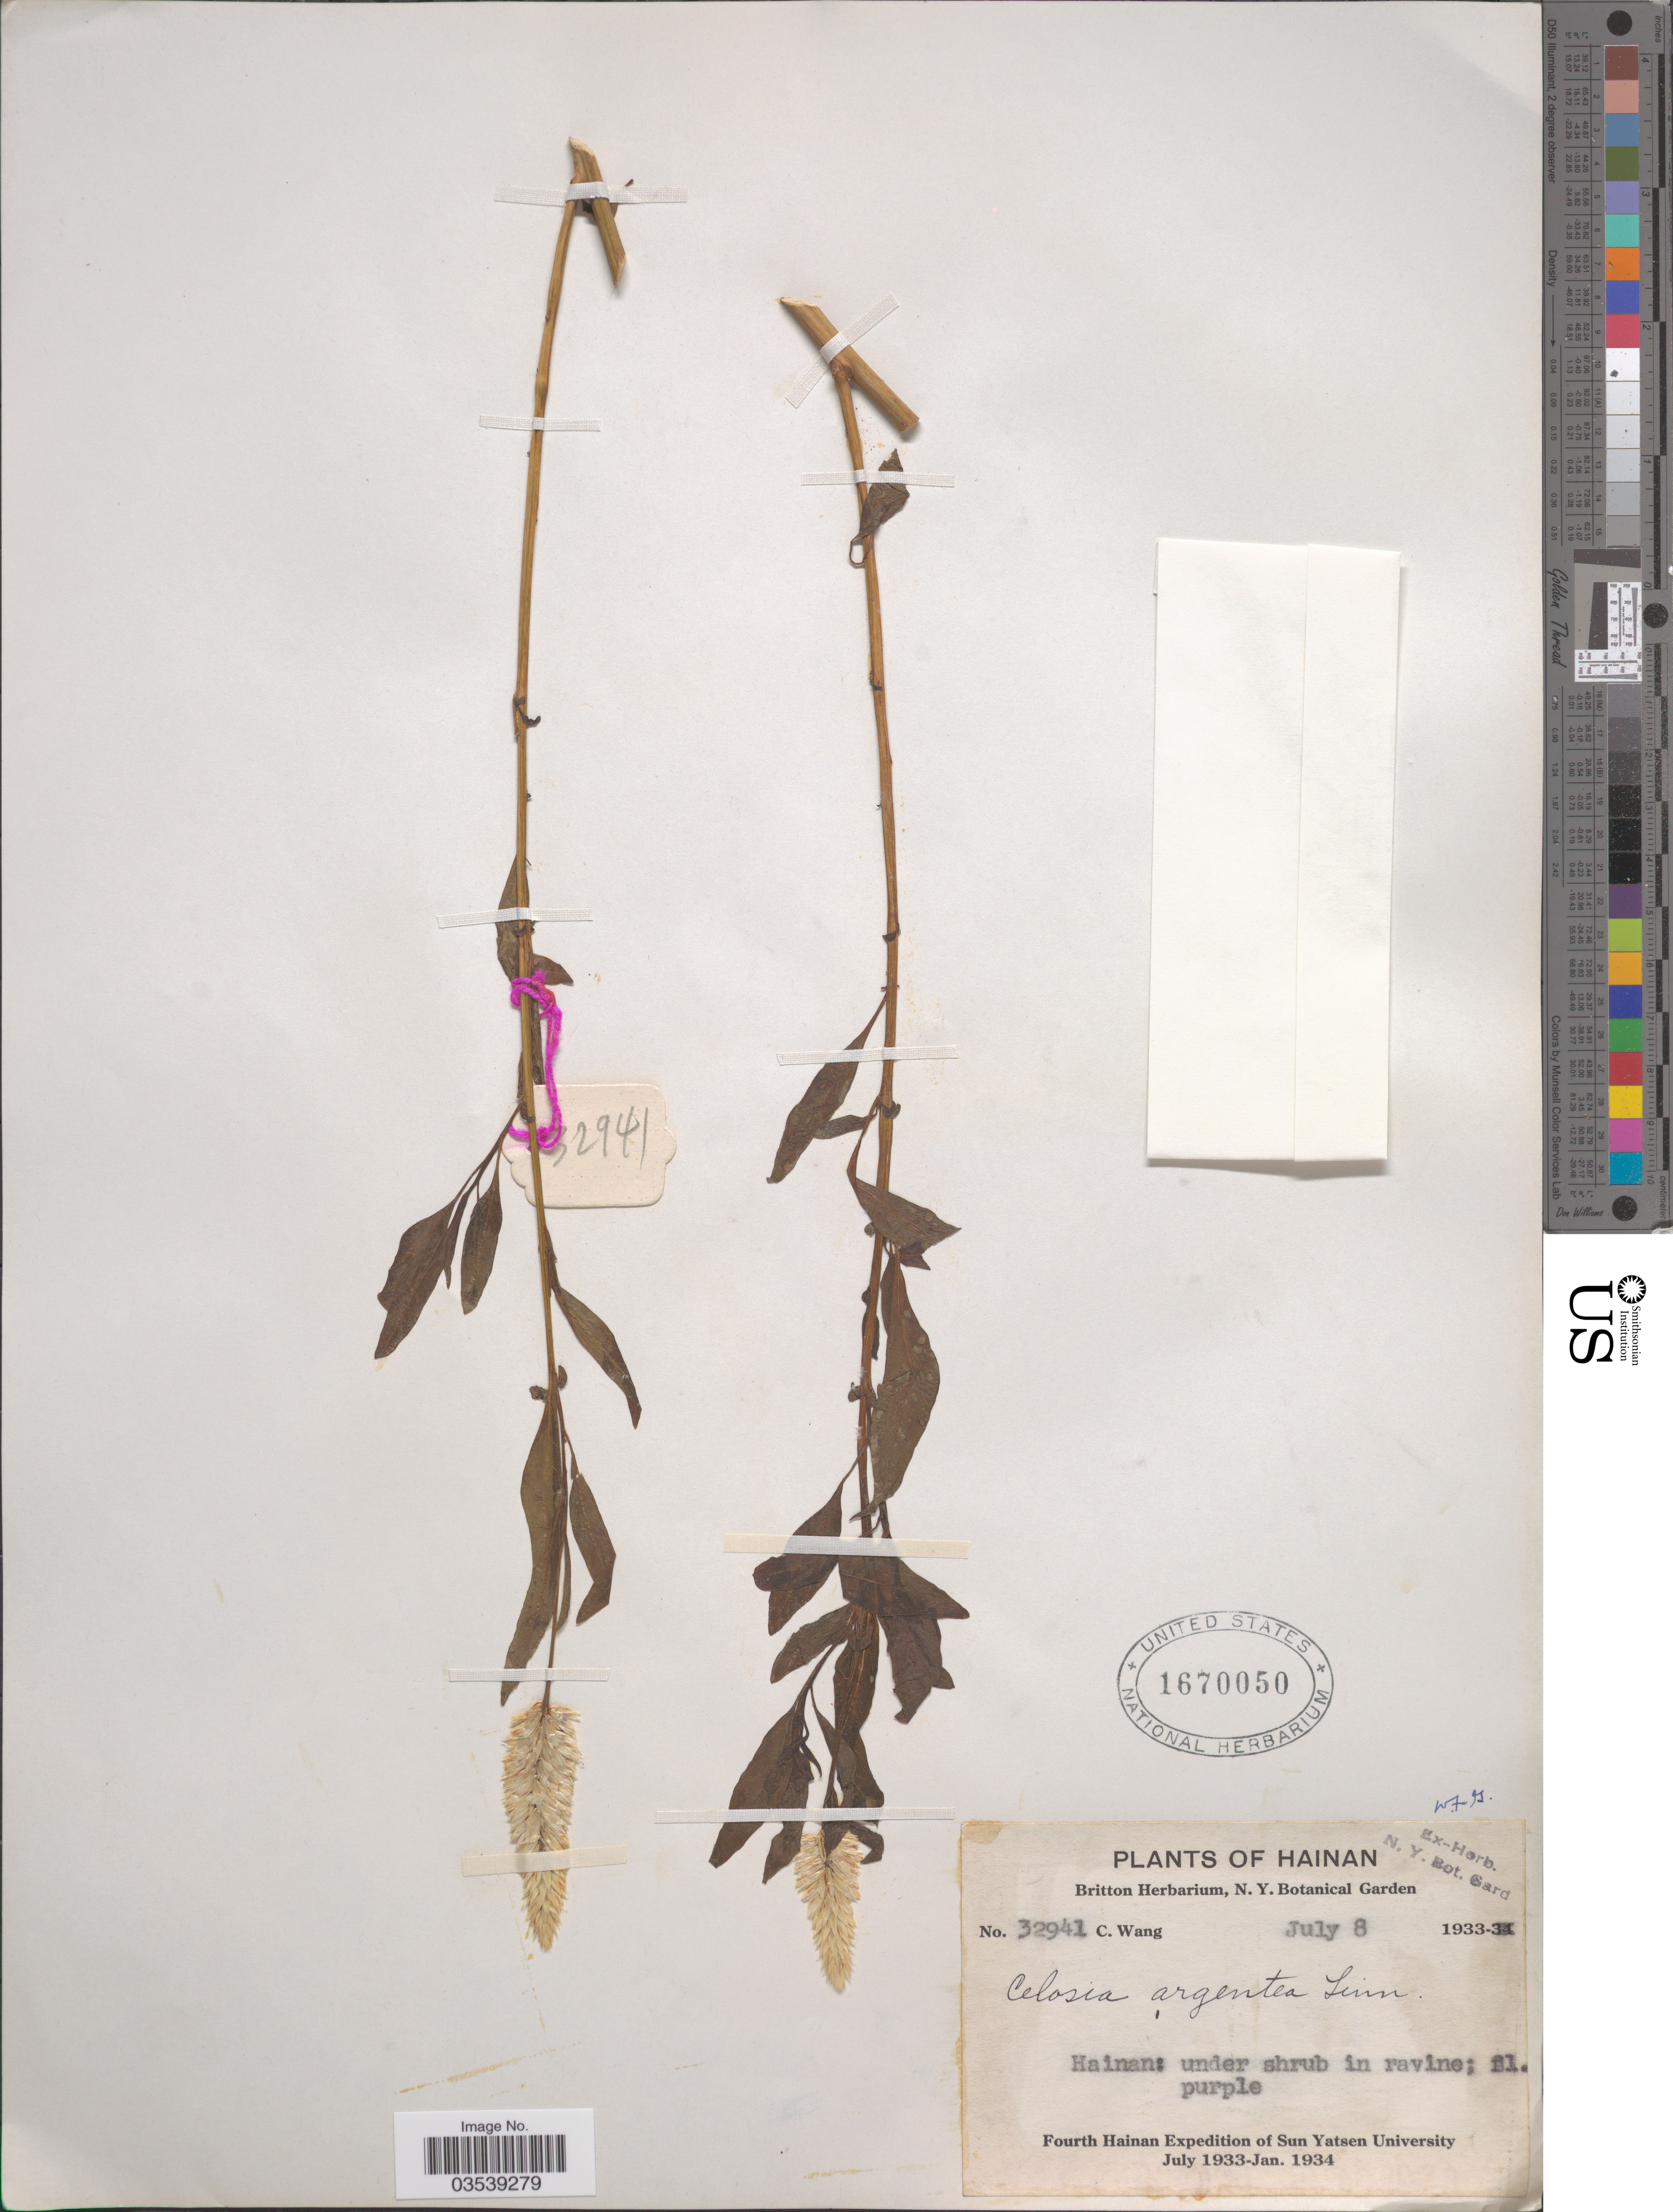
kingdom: Plantae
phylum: Tracheophyta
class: Magnoliopsida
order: Caryophyllales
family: Amaranthaceae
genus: Celosia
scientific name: Celosia argentea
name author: L.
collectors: C. Wang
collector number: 32941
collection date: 1933-07-08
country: China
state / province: Hainan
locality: Hainan: under shrub in ravine.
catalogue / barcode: US 1670050